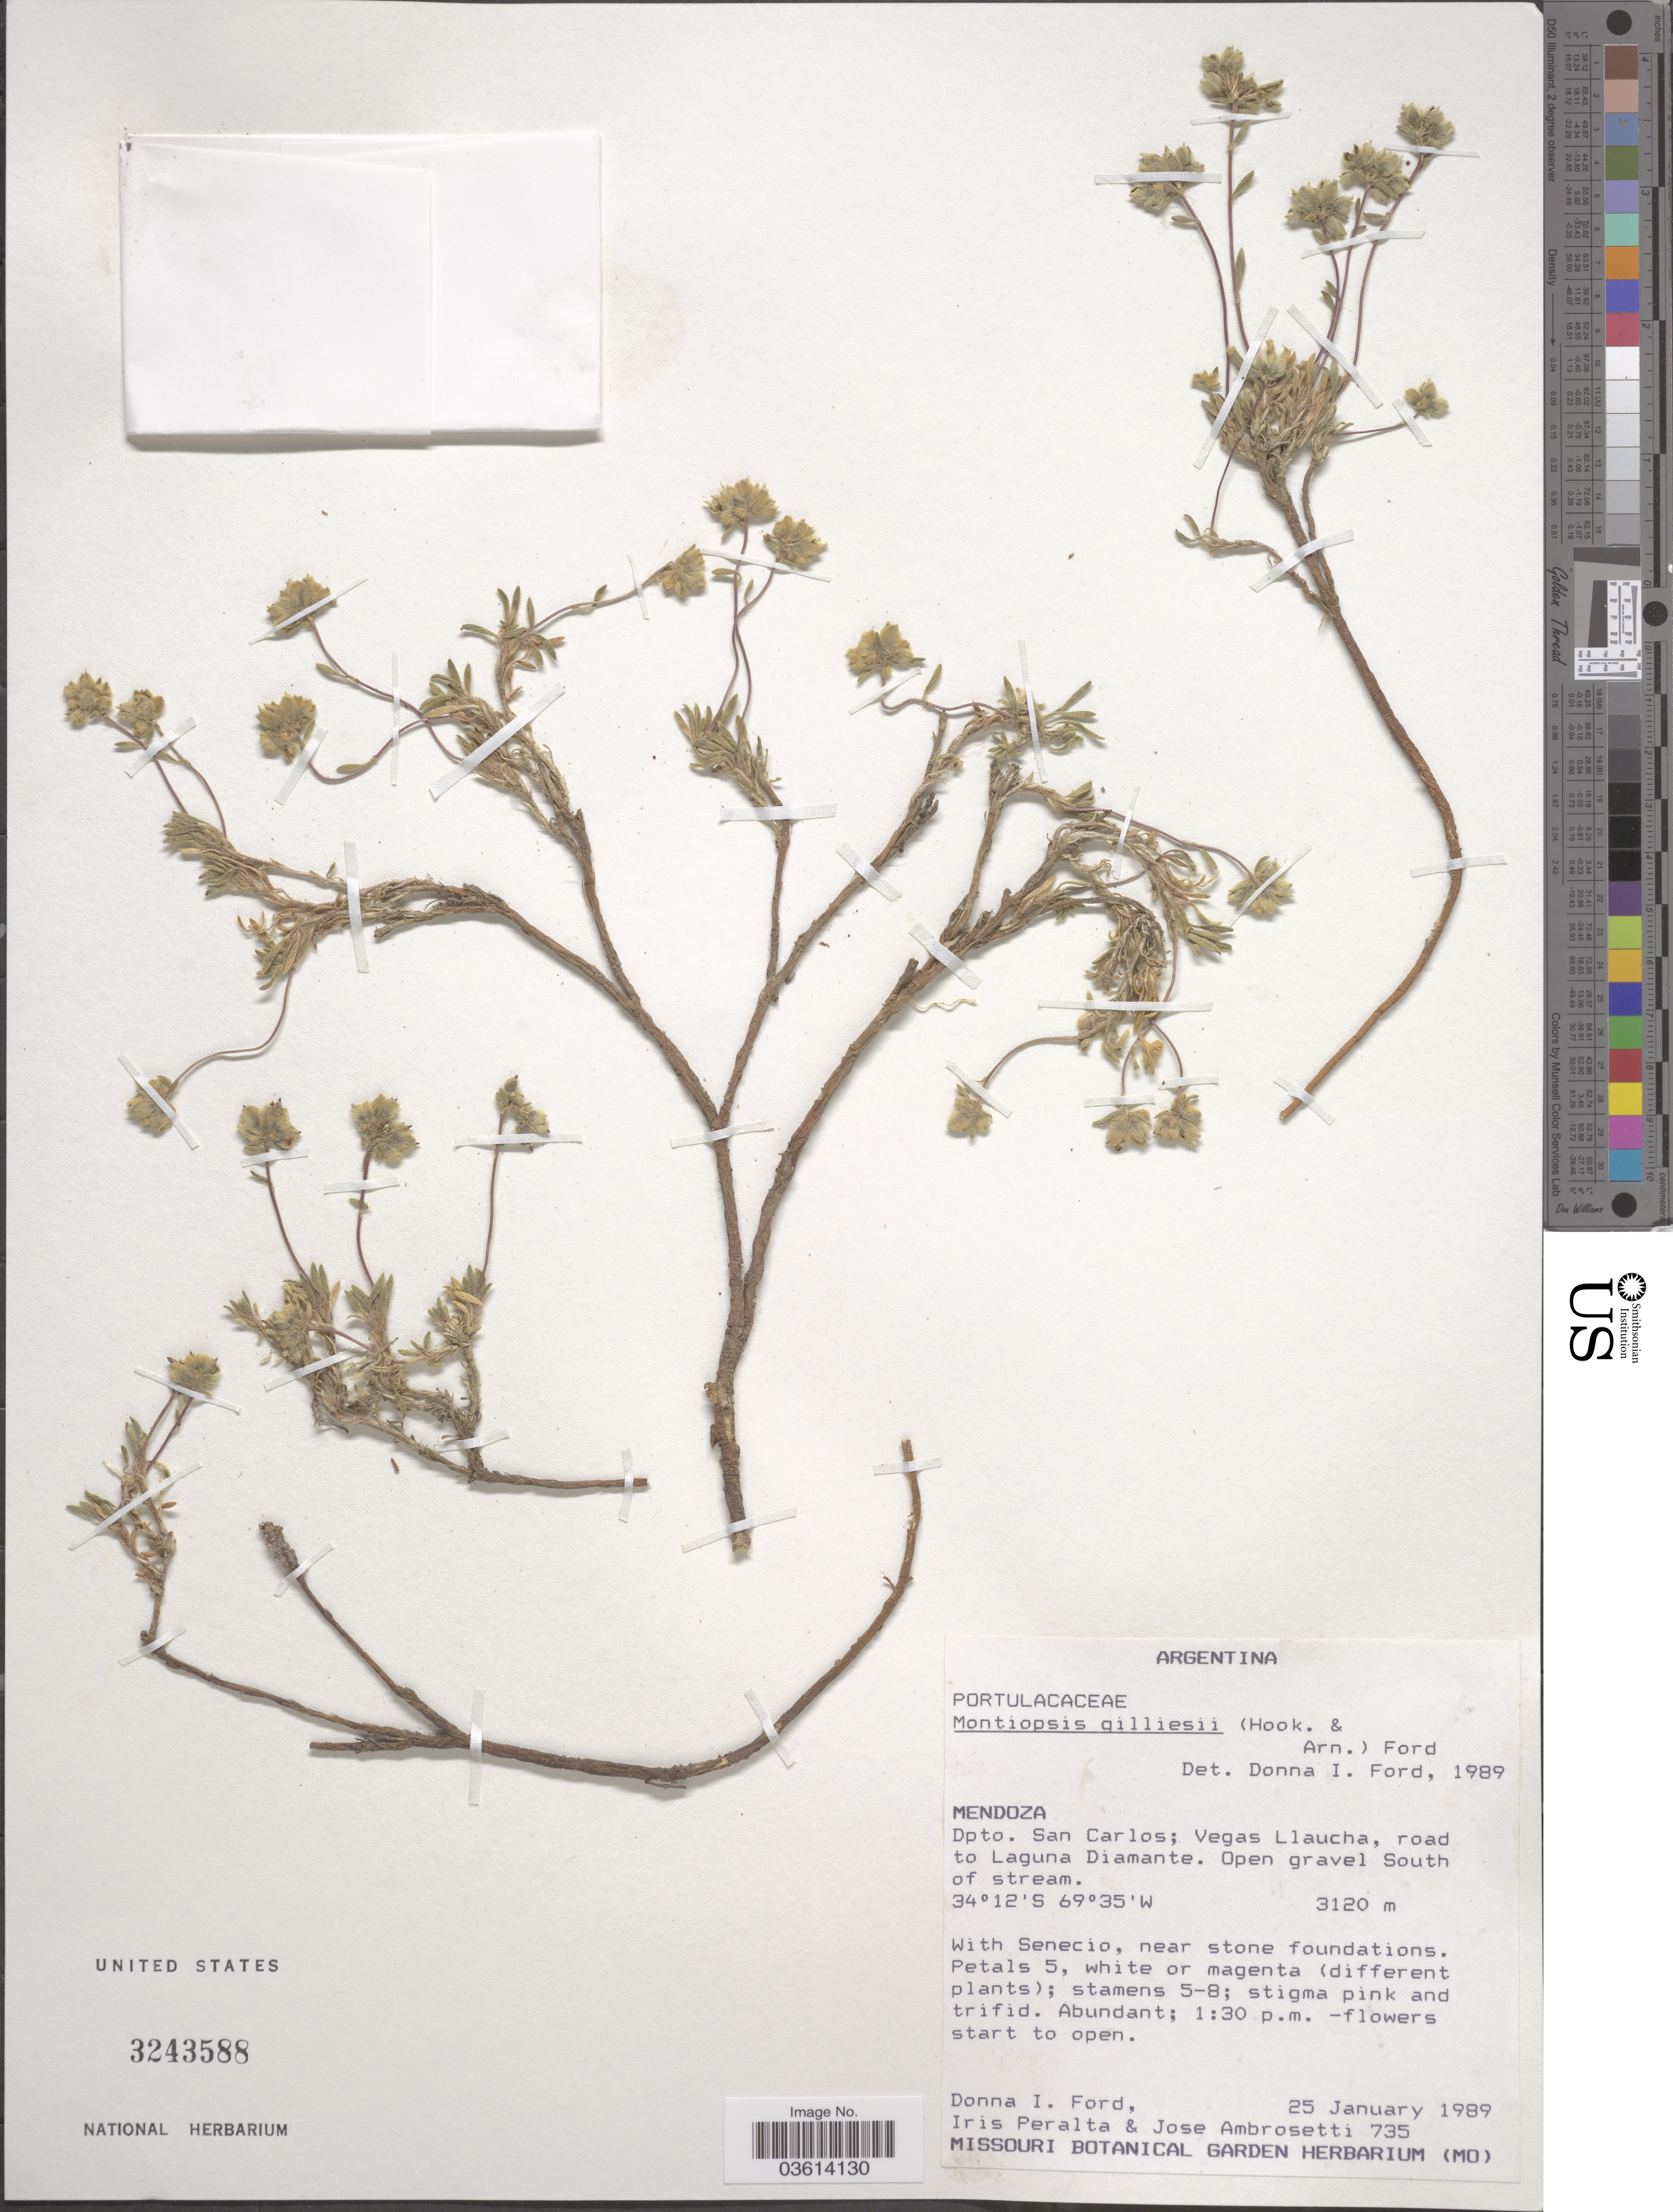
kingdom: Plantae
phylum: Tracheophyta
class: Magnoliopsida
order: Caryophyllales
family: Montiaceae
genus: Montiopsis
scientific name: Montiopsis gilliesii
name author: (Hook. & Arn.) D.I. Ford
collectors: Ford, D.I., I. Peralta & J. Ambrosetti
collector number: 735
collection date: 1989-01-25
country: Argentina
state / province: Mendoza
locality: Dpto. San Carlos; Vegas Llaucha, road to Laguna Diamante. Open gravel South of stream.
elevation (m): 3120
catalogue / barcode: US 3243588